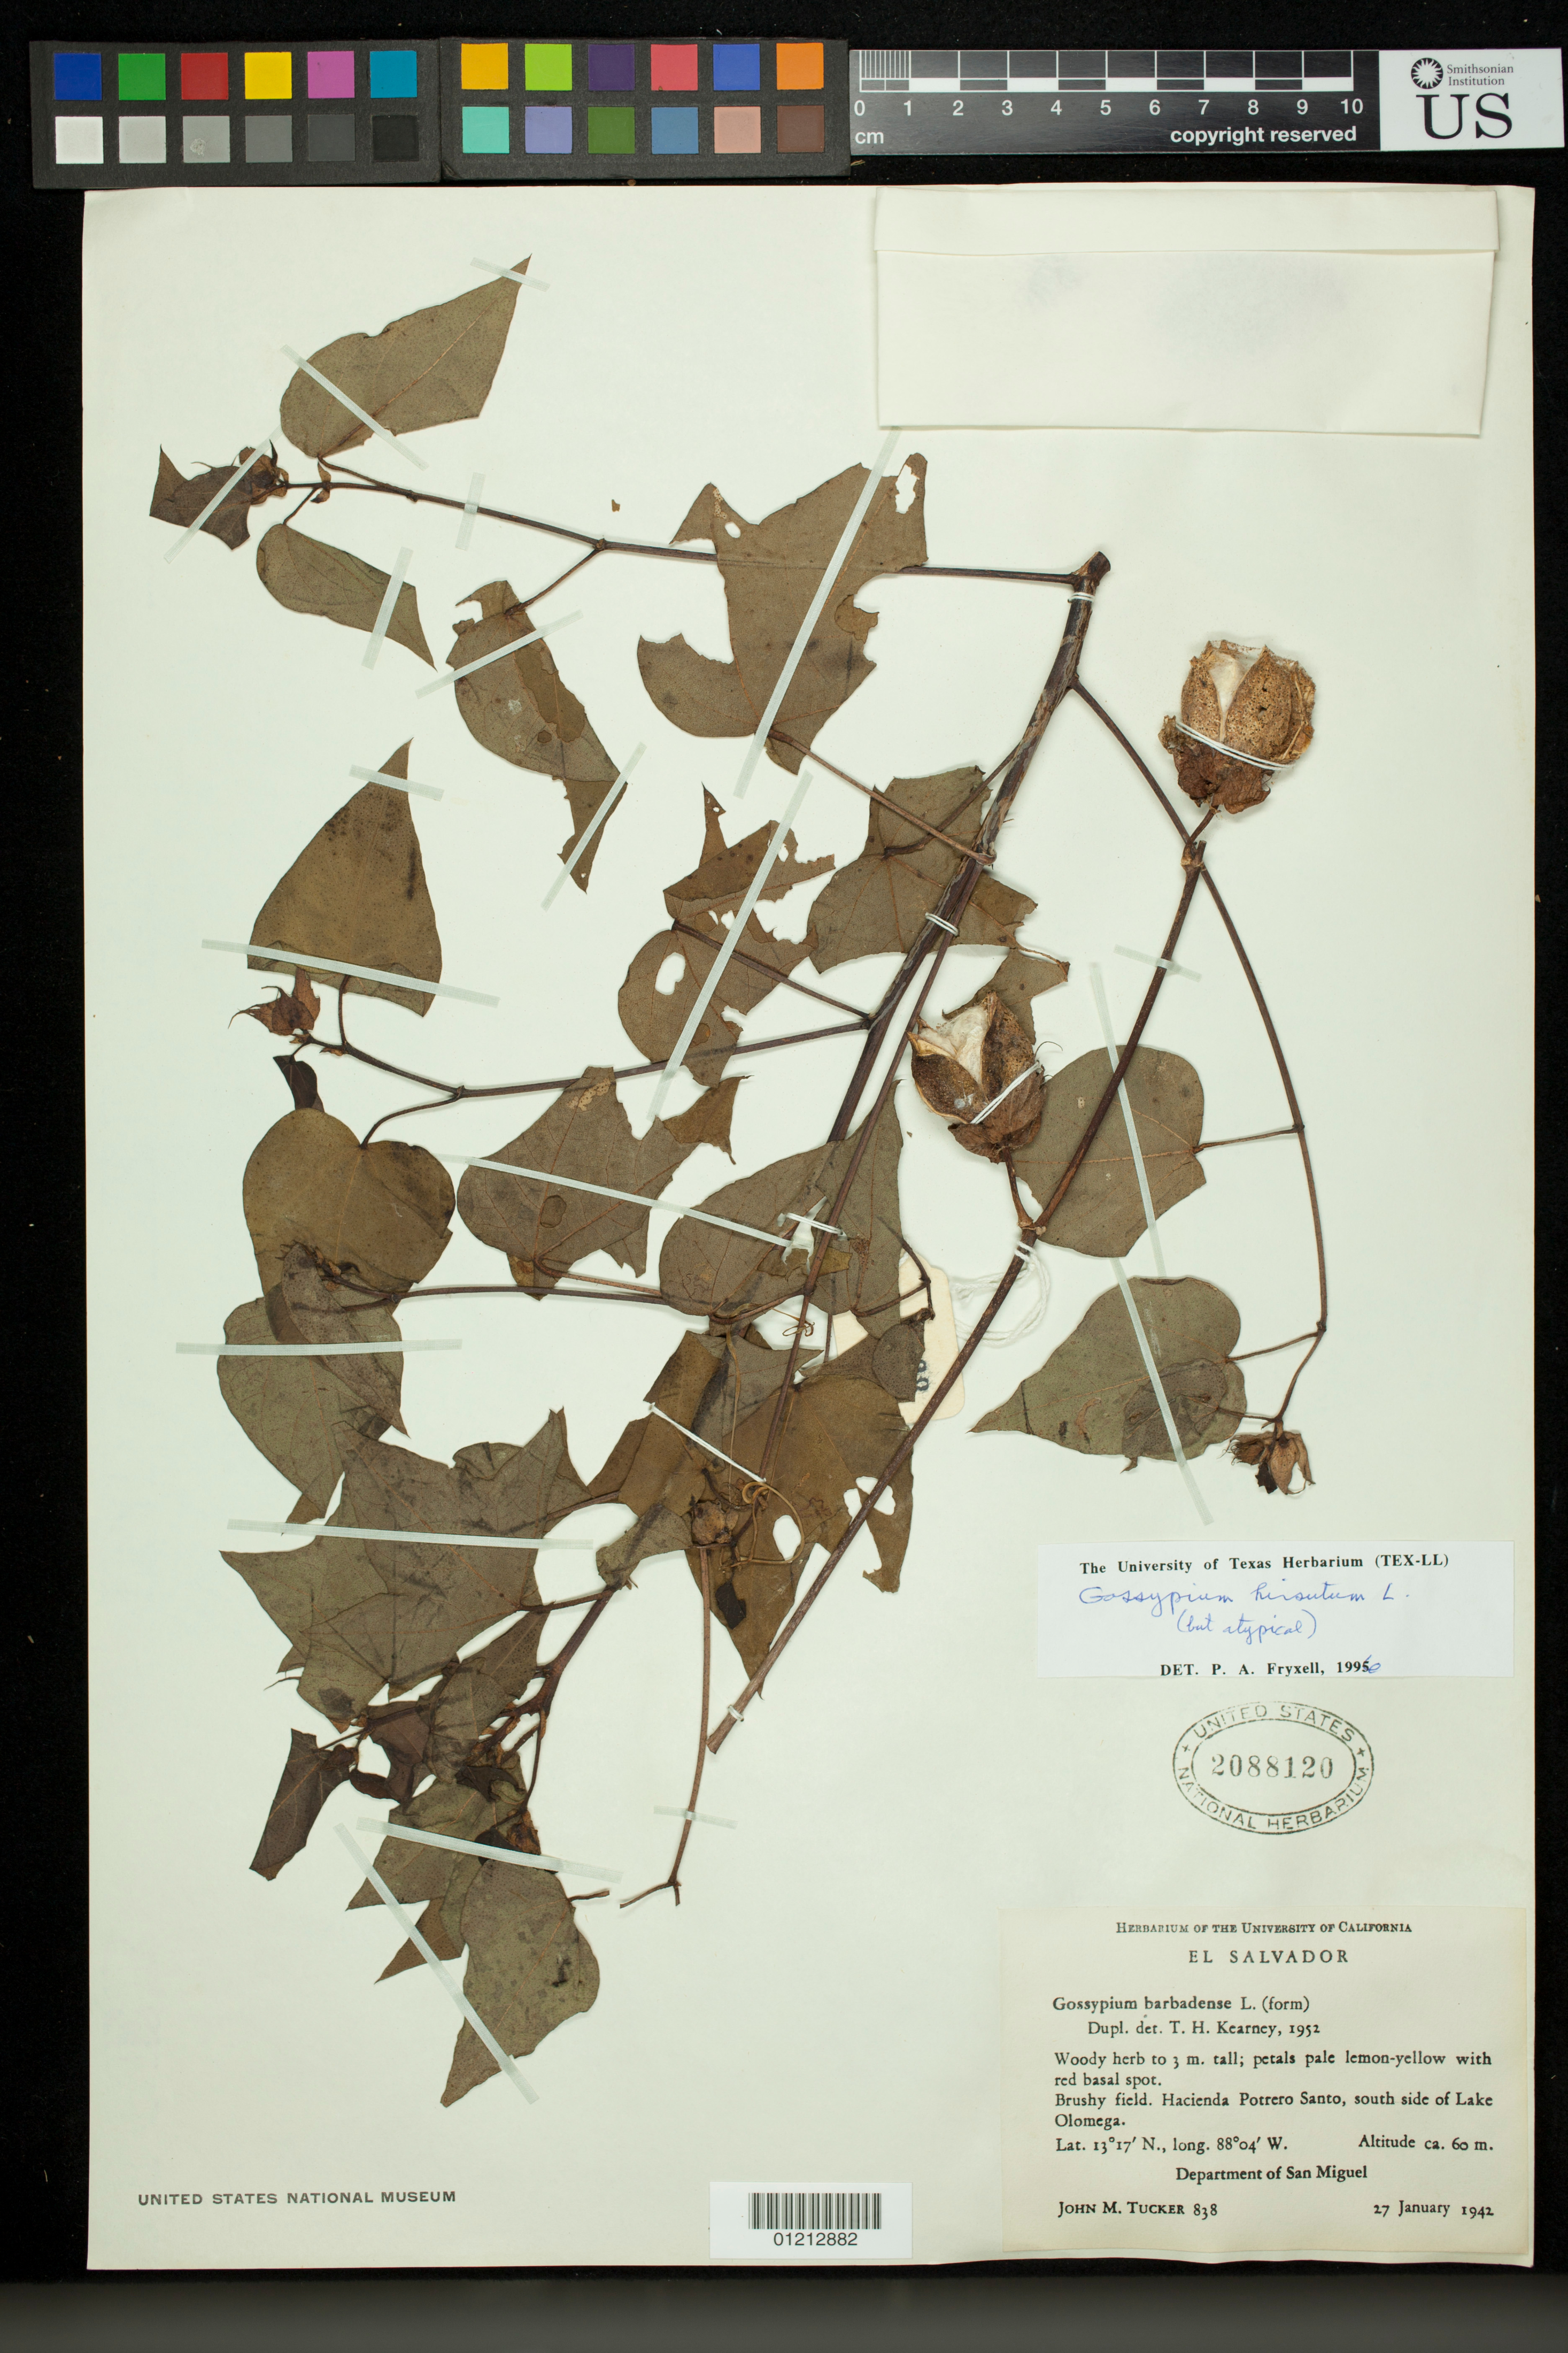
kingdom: Plantae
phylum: Tracheophyta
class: Magnoliopsida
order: Malvales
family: Malvaceae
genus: Gossypium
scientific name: Gossypium hirsutum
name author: L.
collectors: J. M. Tucker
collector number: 838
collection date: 1942-01-27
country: El Salvador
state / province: San Miguel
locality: Brushy field. Hacienda Potrero Santo, south side of Lake Olomega.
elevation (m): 60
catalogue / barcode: US 2088120